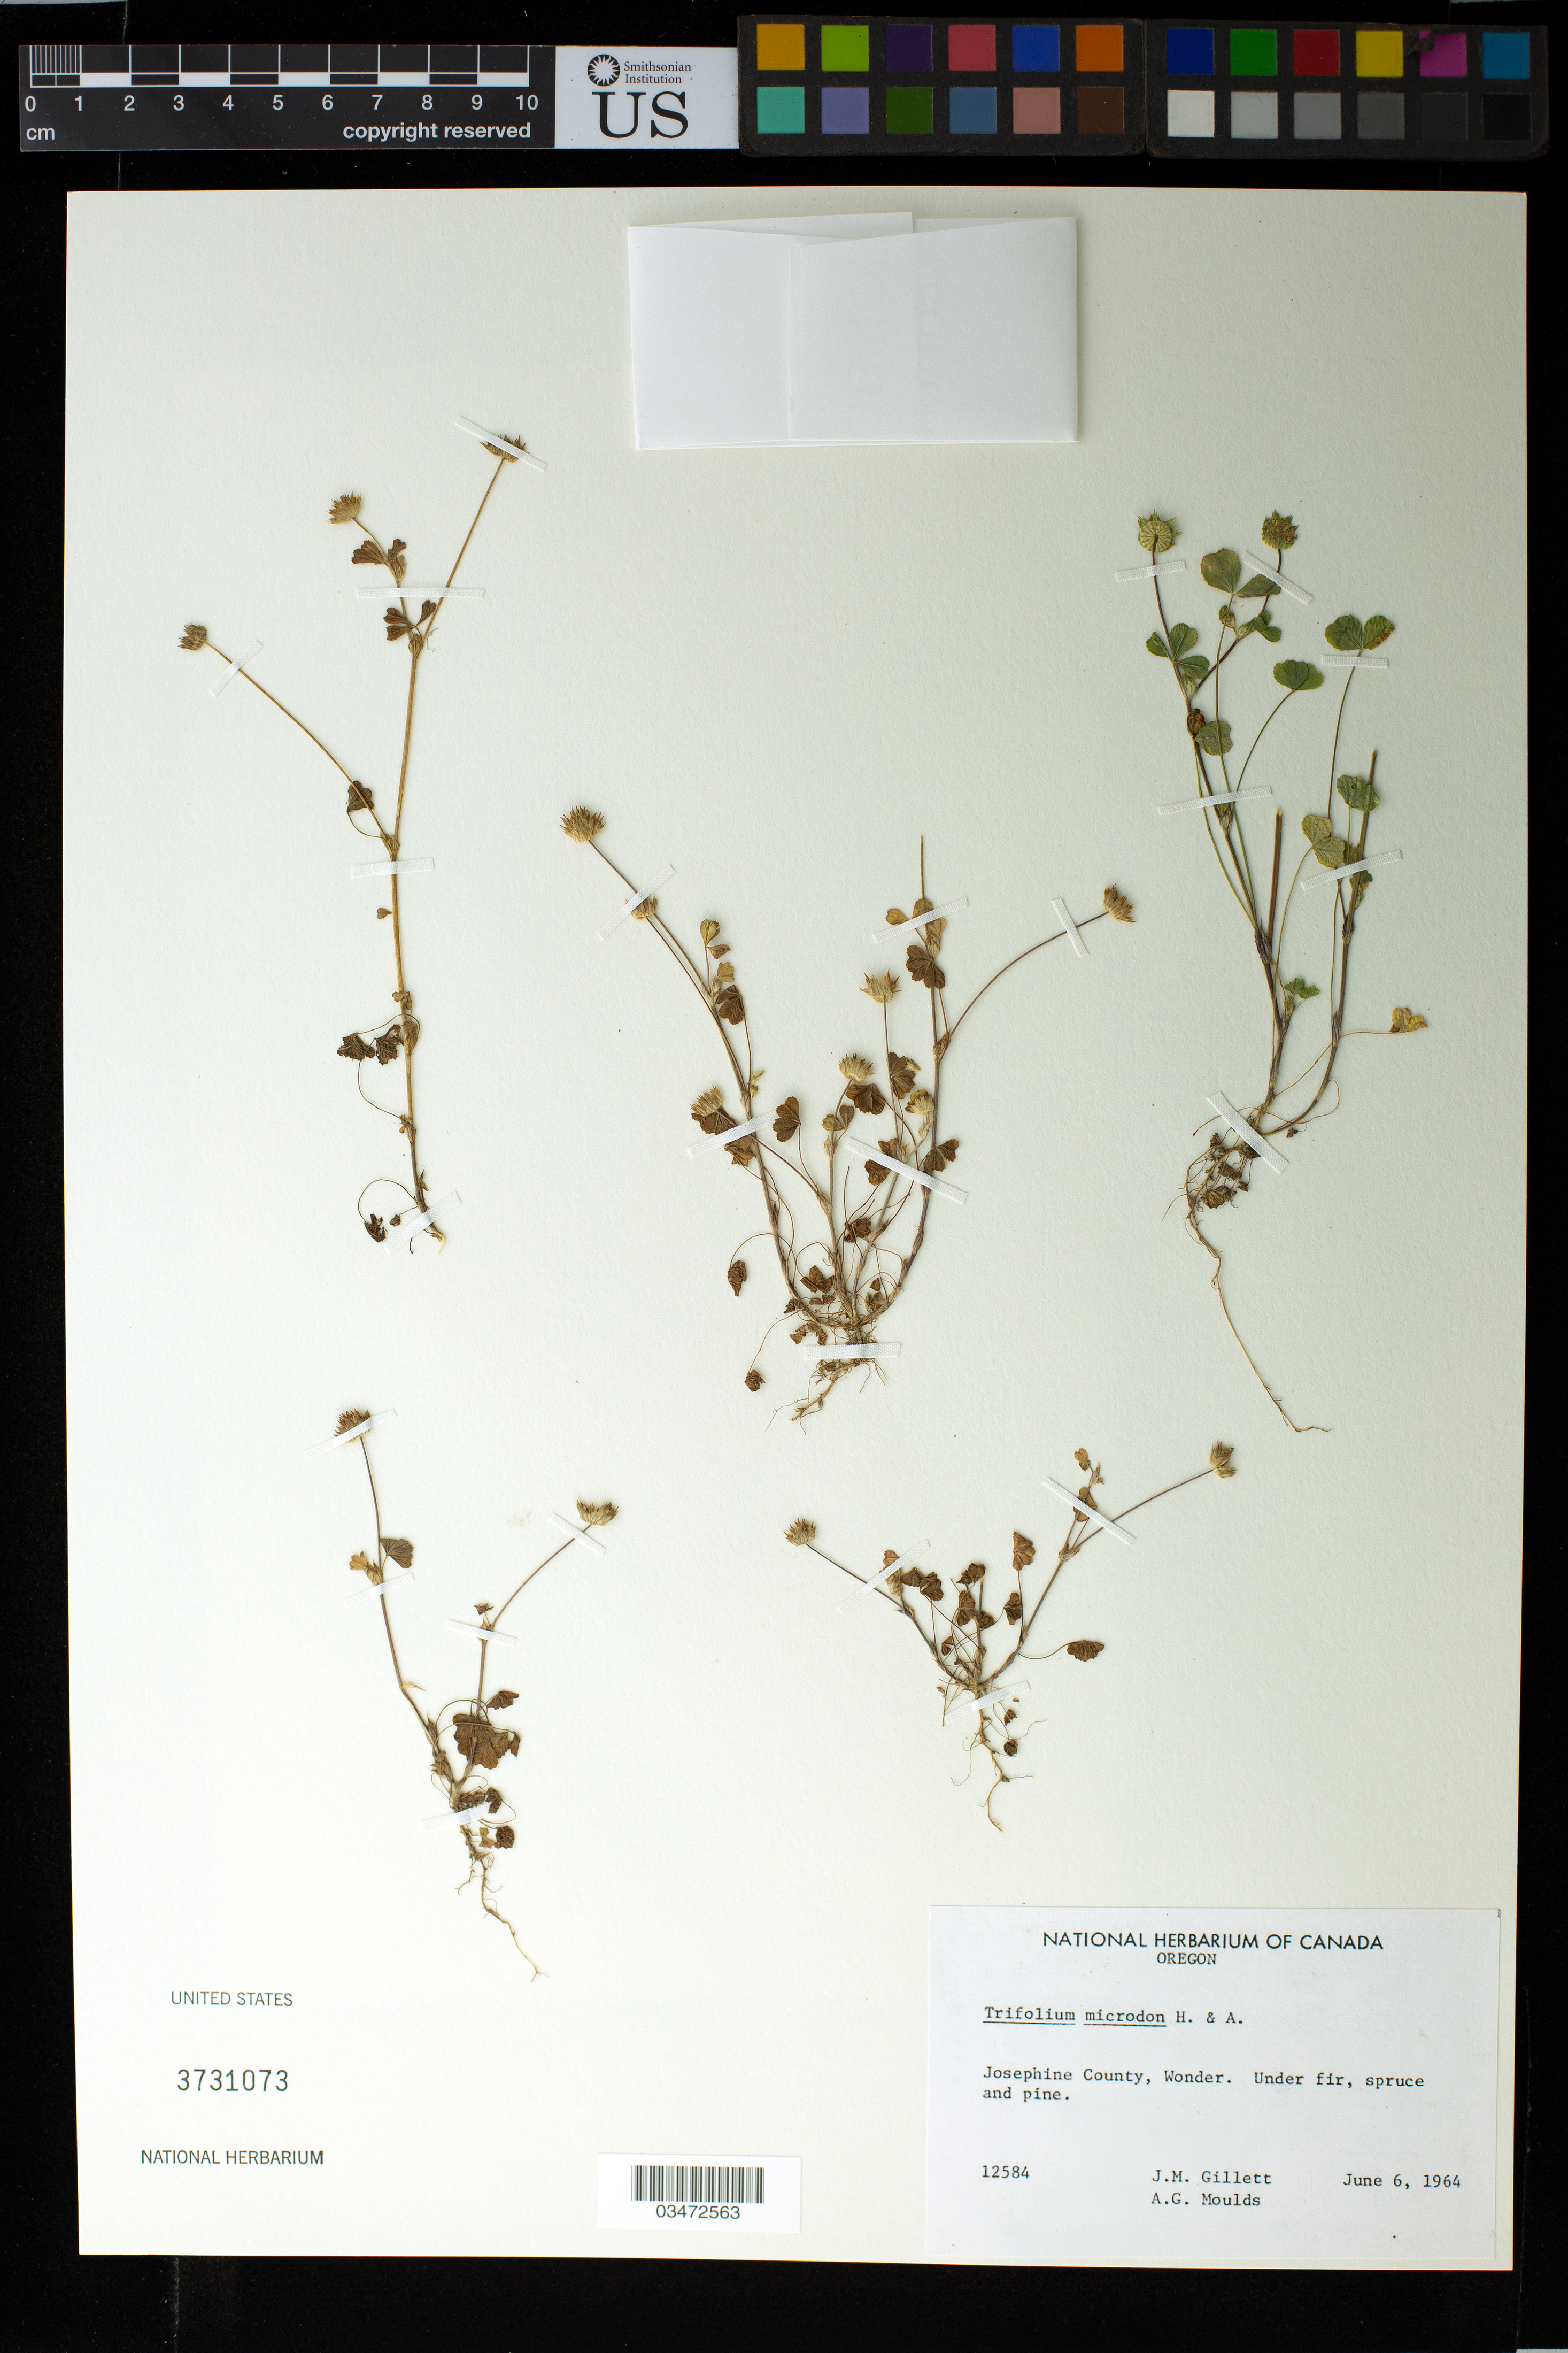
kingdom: Plantae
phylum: Tracheophyta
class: Magnoliopsida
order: Fabales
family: Fabaceae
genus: Trifolium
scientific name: Trifolium microdon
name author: Hook. & Arn.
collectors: J. Gillett & A. Moulds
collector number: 12584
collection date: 1964-06-06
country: United States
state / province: Oregon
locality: Josephine County, Wonder. Under fir, spruce and pine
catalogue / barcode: US 3731073